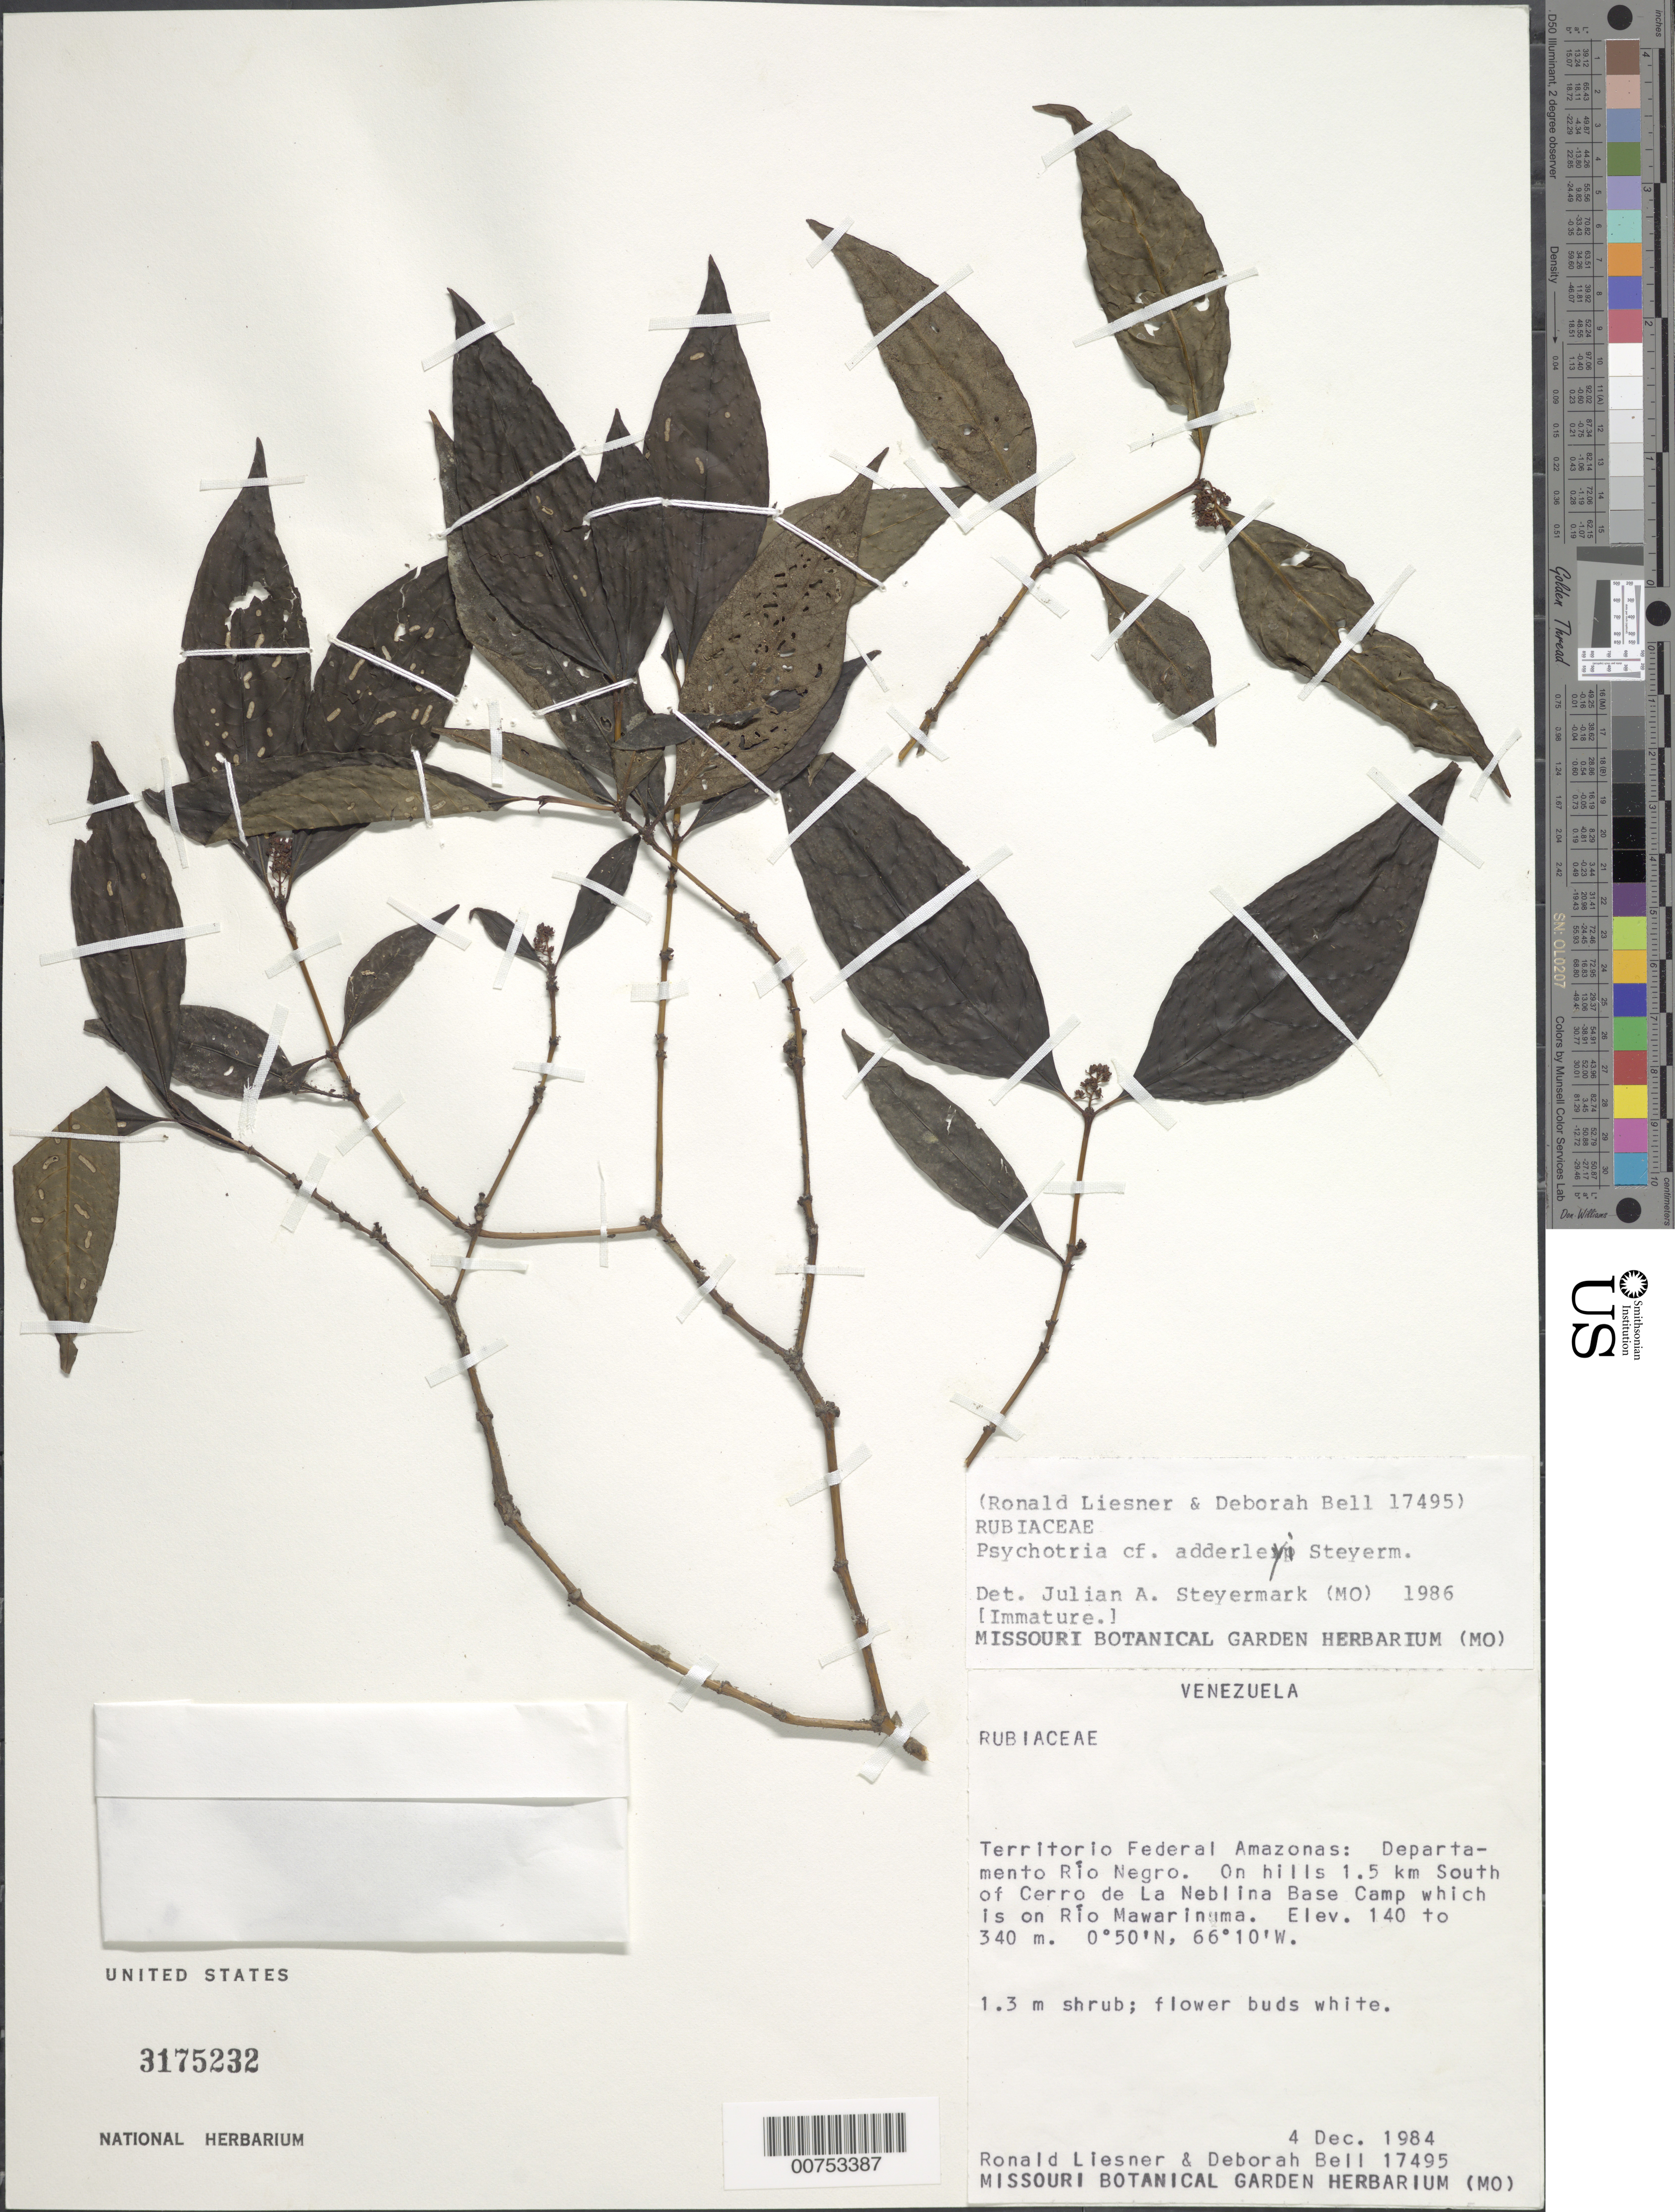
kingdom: Plantae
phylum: Tracheophyta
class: Magnoliopsida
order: Gentianales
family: Rubiaceae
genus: Psychotria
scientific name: Psychotria adderleyi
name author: Steyerm.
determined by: Steyermark, Julian A., (VEN)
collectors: R. L. Liesner & D. A. Bell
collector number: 17495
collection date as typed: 4-Dec-84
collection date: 1984-12-04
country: Venezuela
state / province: Amazonas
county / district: Río Negro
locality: Río Mawarinuma, 1.5 km E of Cerro de La Neblina Base Camp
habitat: Hills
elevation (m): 140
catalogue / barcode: US 3175232